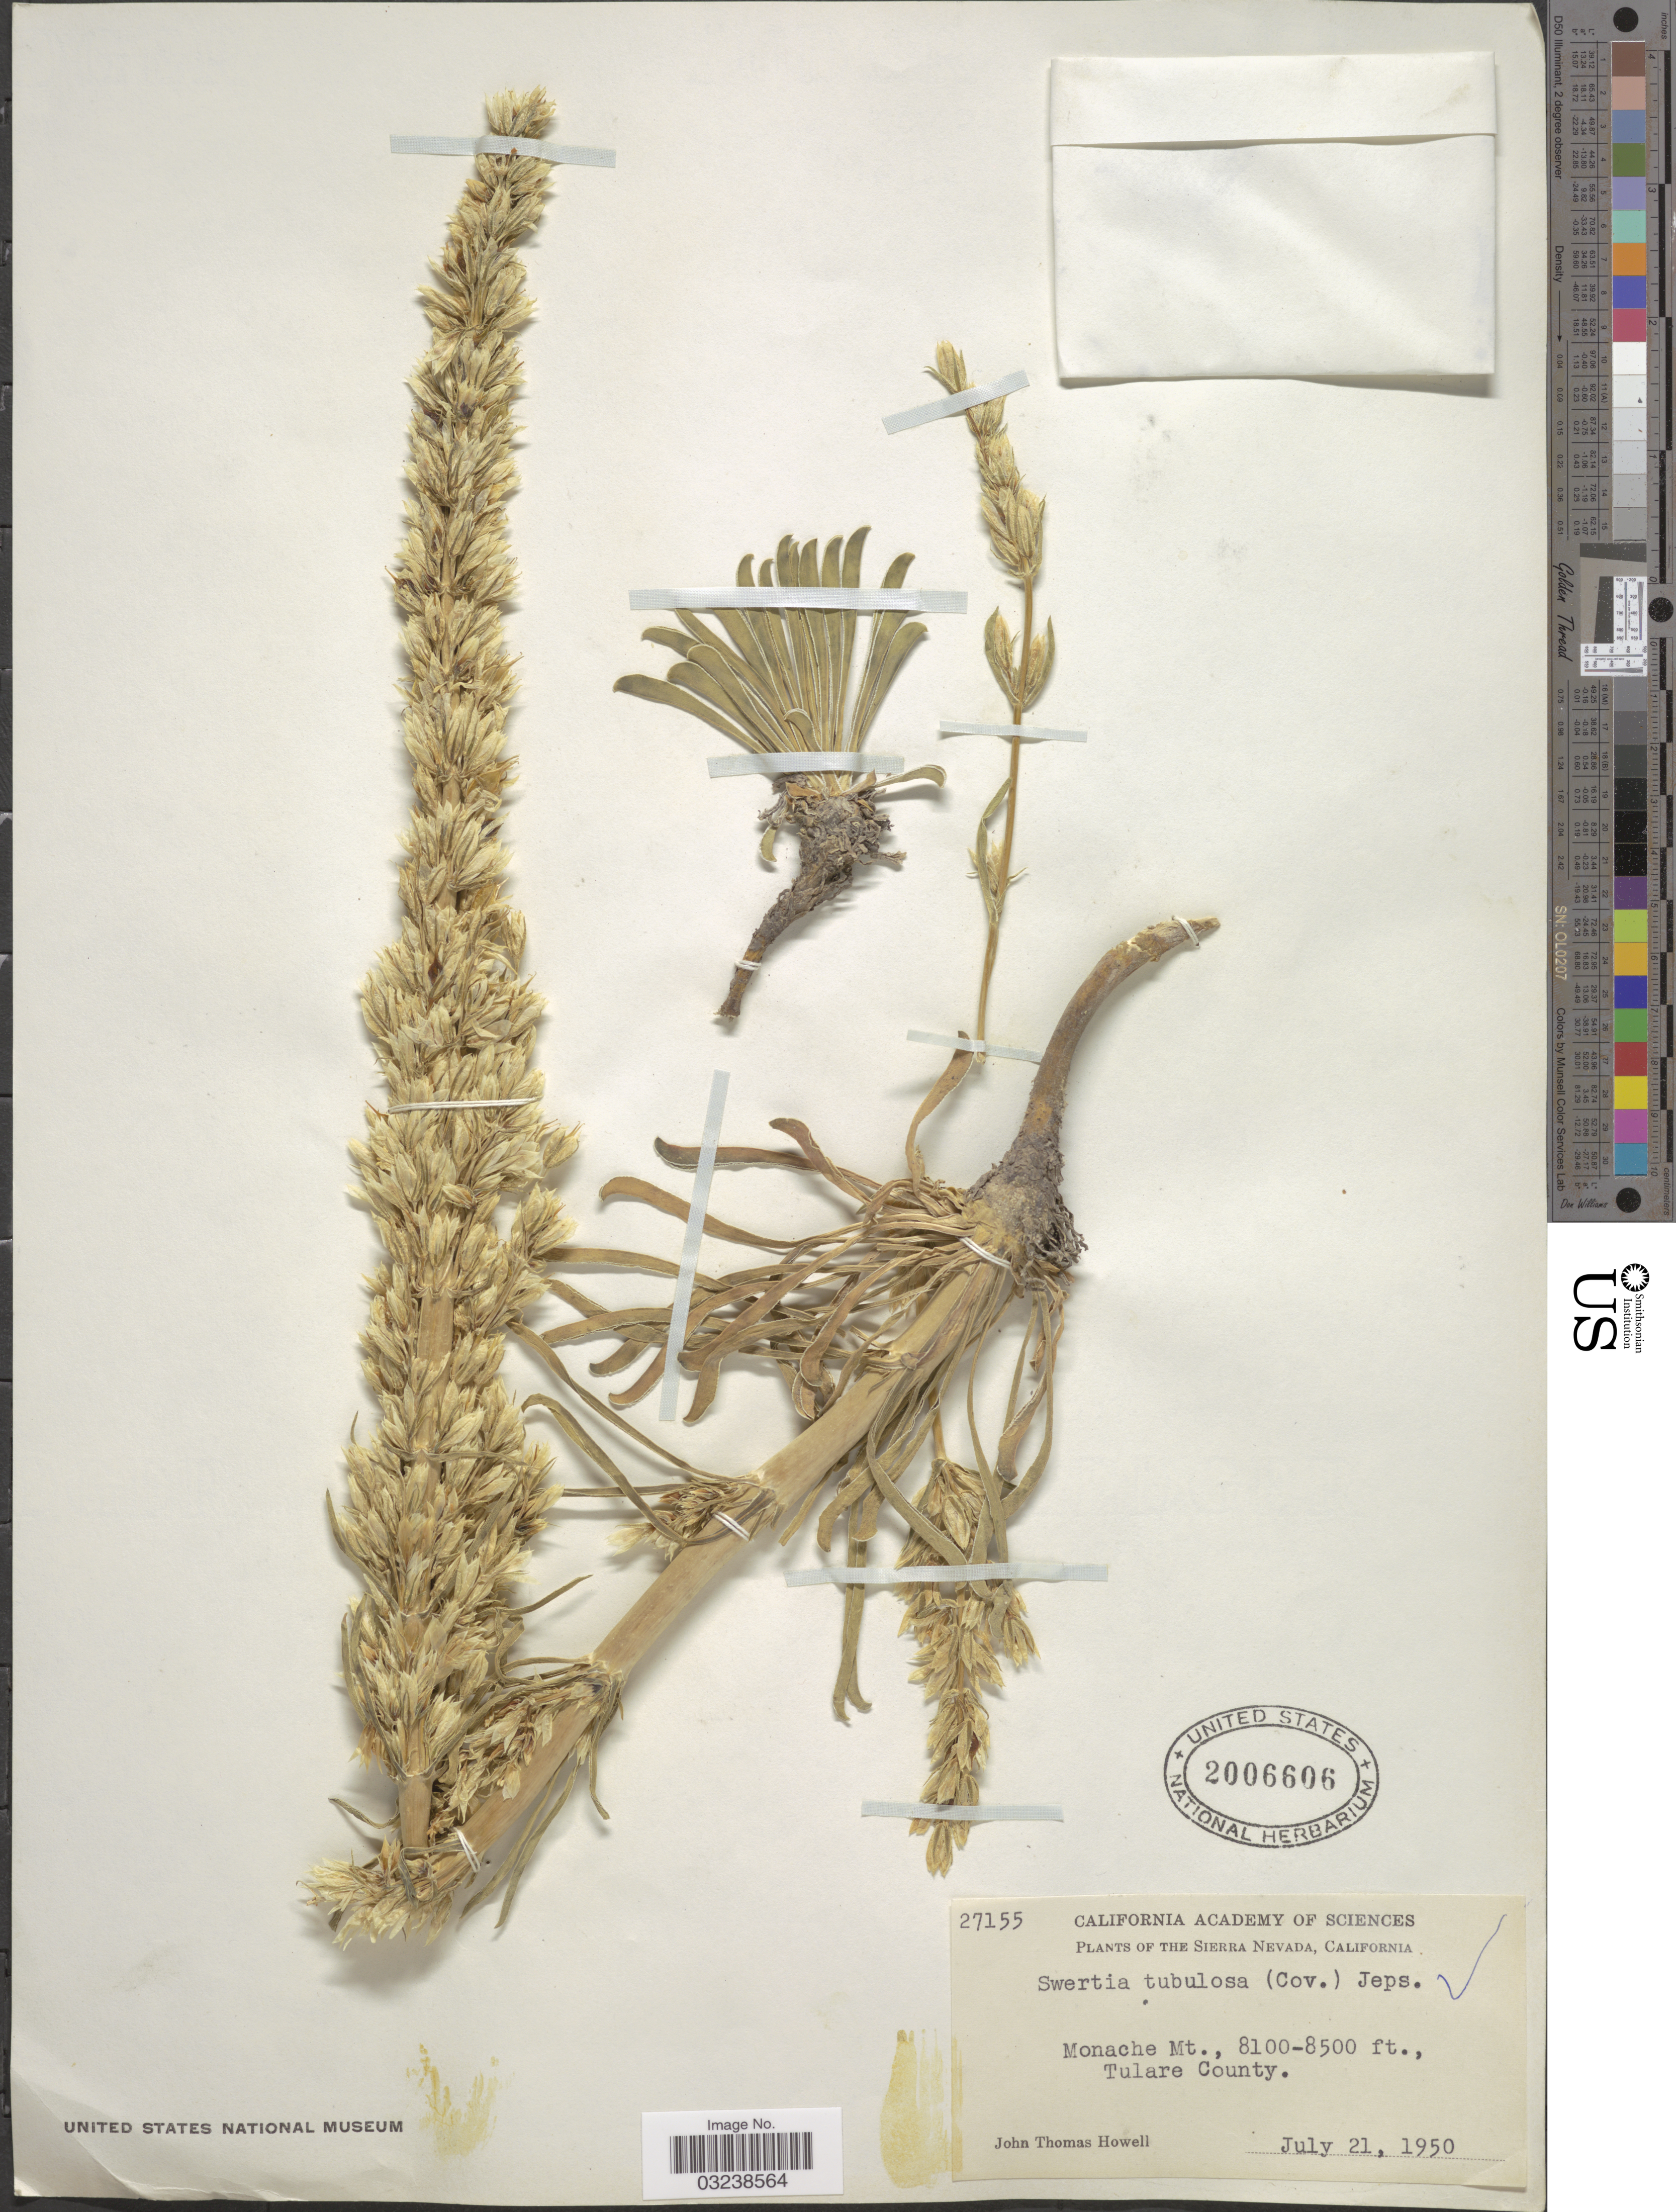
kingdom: Plantae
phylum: Tracheophyta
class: Magnoliopsida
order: Gentianales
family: Gentianaceae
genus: Swertia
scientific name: Swertia tubulosa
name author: (Coville) Jeps.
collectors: J. T. Howell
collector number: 27155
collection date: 1950-07-21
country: United States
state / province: California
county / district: Tulare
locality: Sierra Nevada. Monache Mt., Tulare County.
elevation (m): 2469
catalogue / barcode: US 2006606